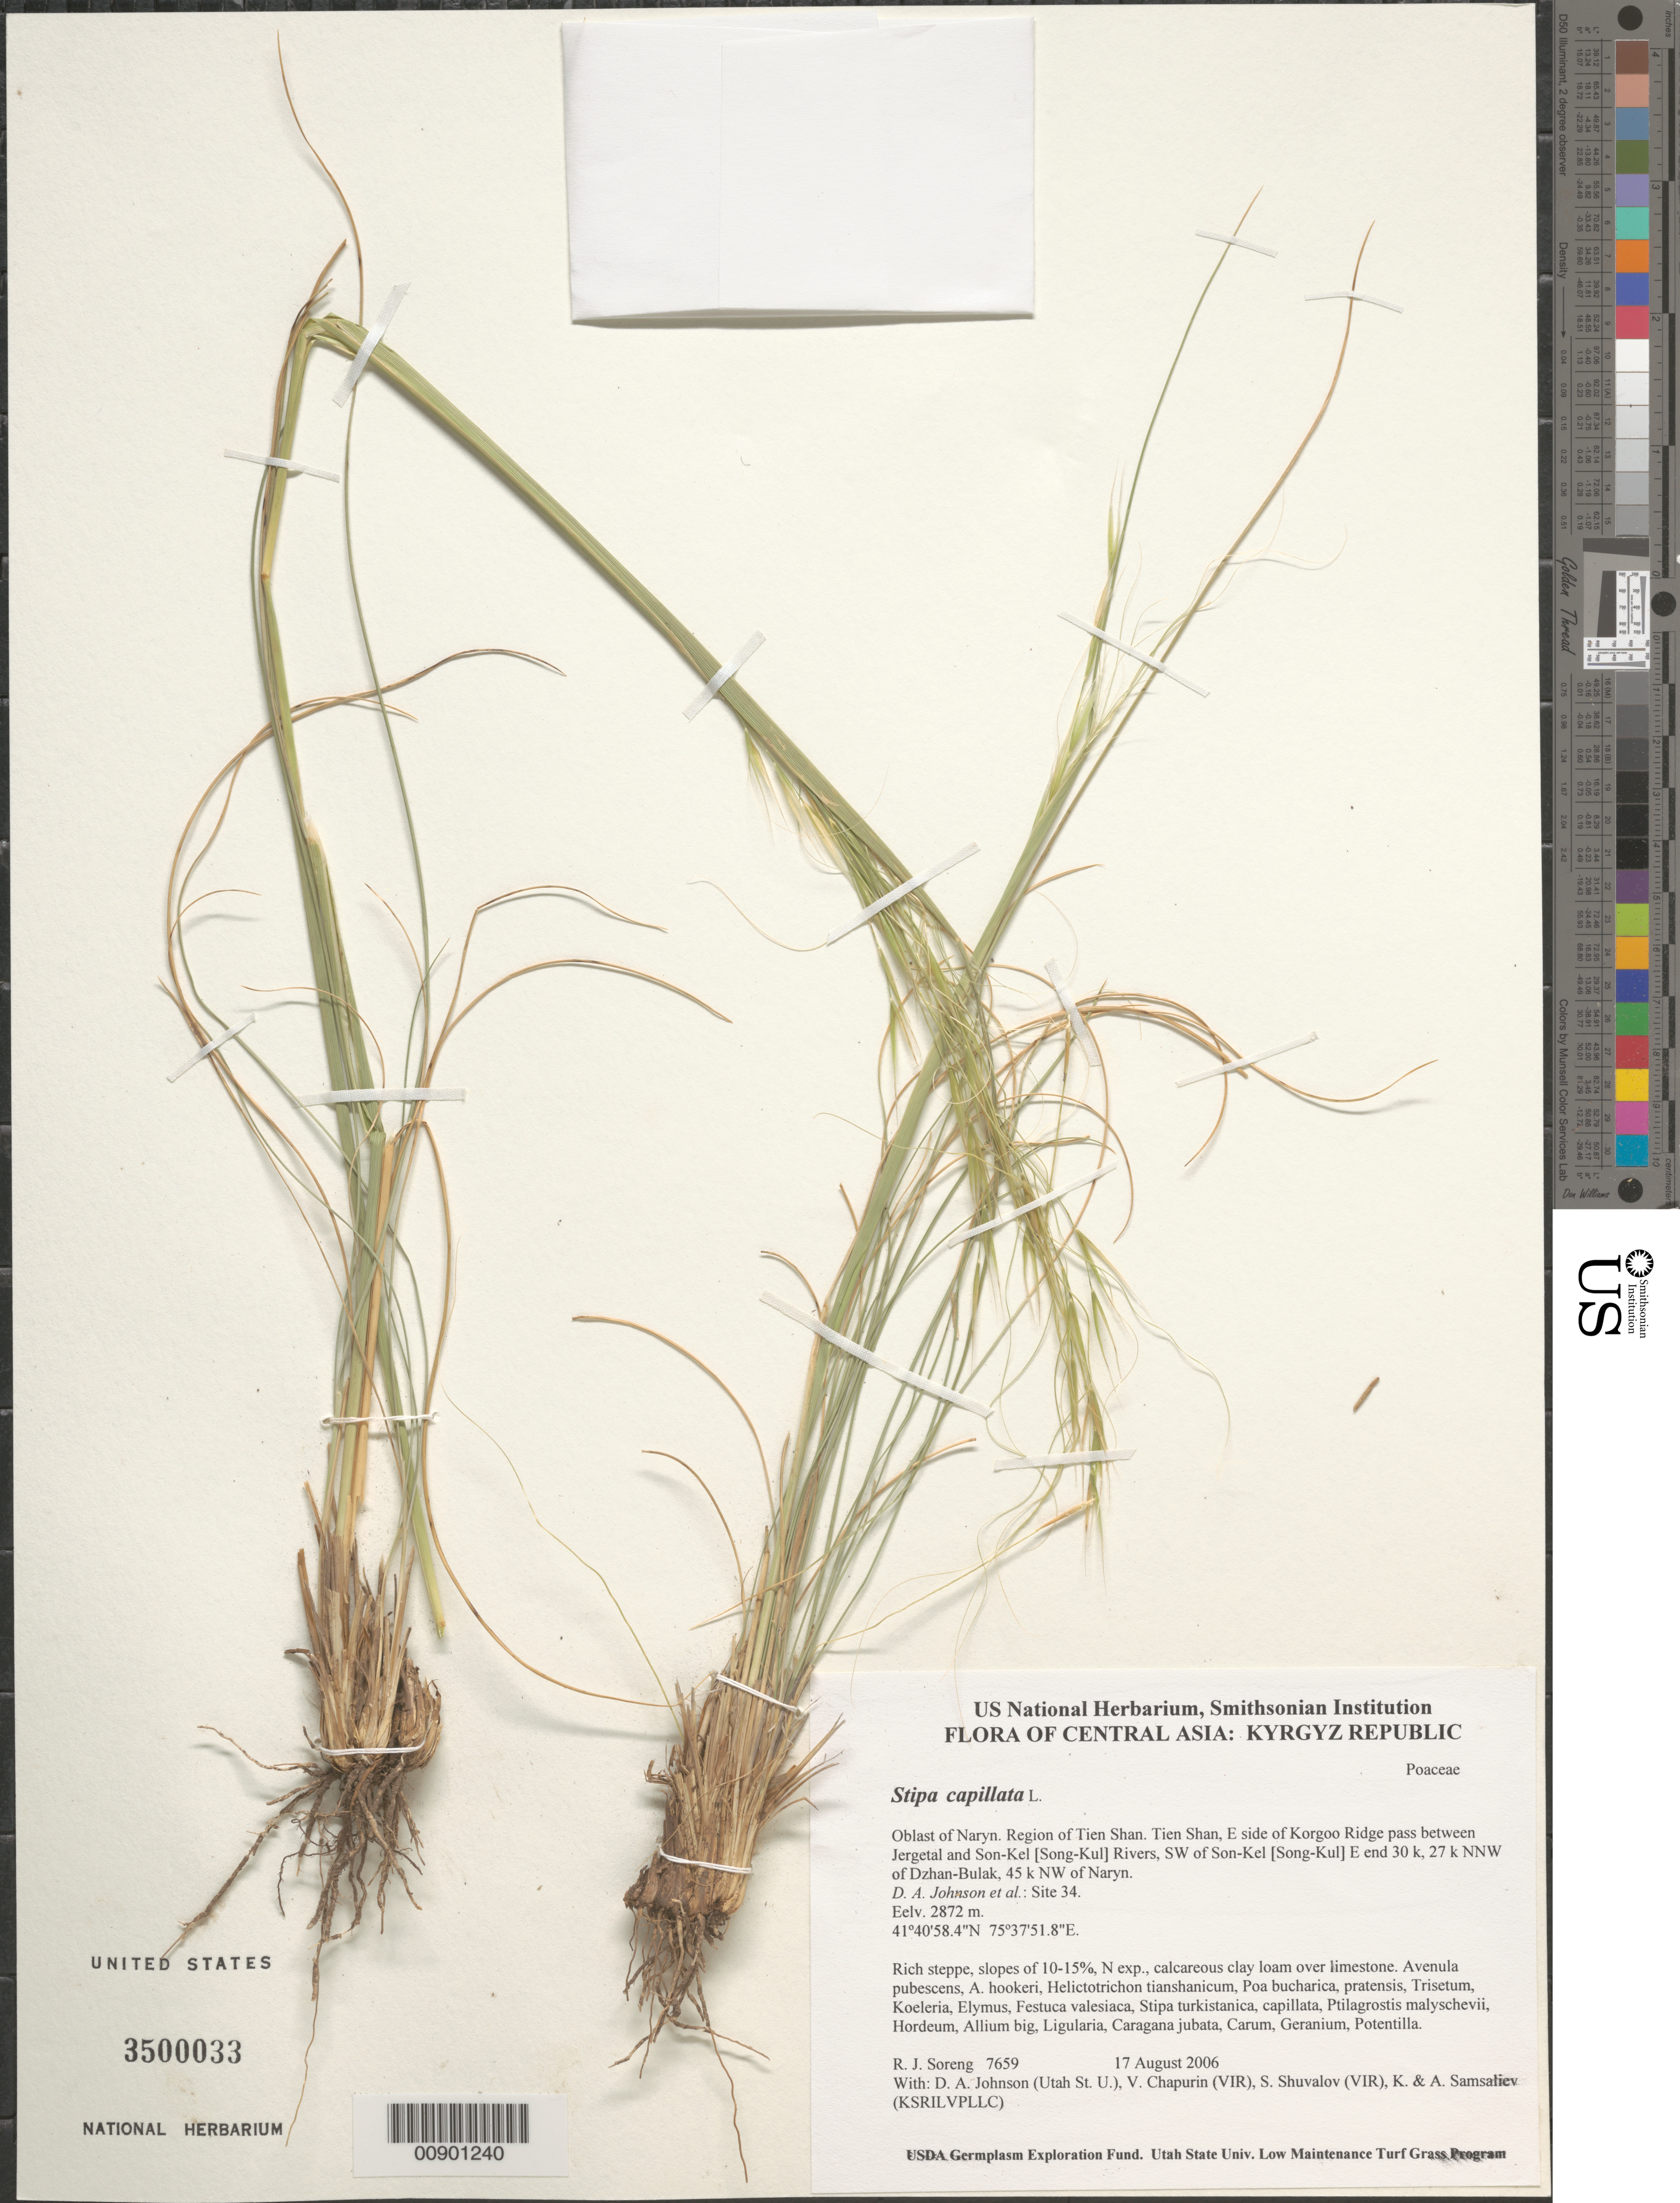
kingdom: Plantae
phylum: Tracheophyta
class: Liliopsida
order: Poales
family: Poaceae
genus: Stipa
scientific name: Stipa capillata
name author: L.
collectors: R. J. Soreng, D. Johnson, S. Shuvalov, V. Chapurin, K. Samsaliev & A. Samsaliev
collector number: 7659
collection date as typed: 17 Aug 2006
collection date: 2006-08-17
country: Kyrgyzstan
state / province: Naryn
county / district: Tien Shan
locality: Tien Shan, E side of Korgoo Ridge pass between Jergetal and Son-Kel Rivers, SW of Son-Kel E end 30 k, 27 km NNW of Dzhan-Bulak, 45 km NW of Naryn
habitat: Rich steppe, slopes of 10-15%, N exp., calcareous clay loam over limestone,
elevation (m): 2872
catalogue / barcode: US 3500033